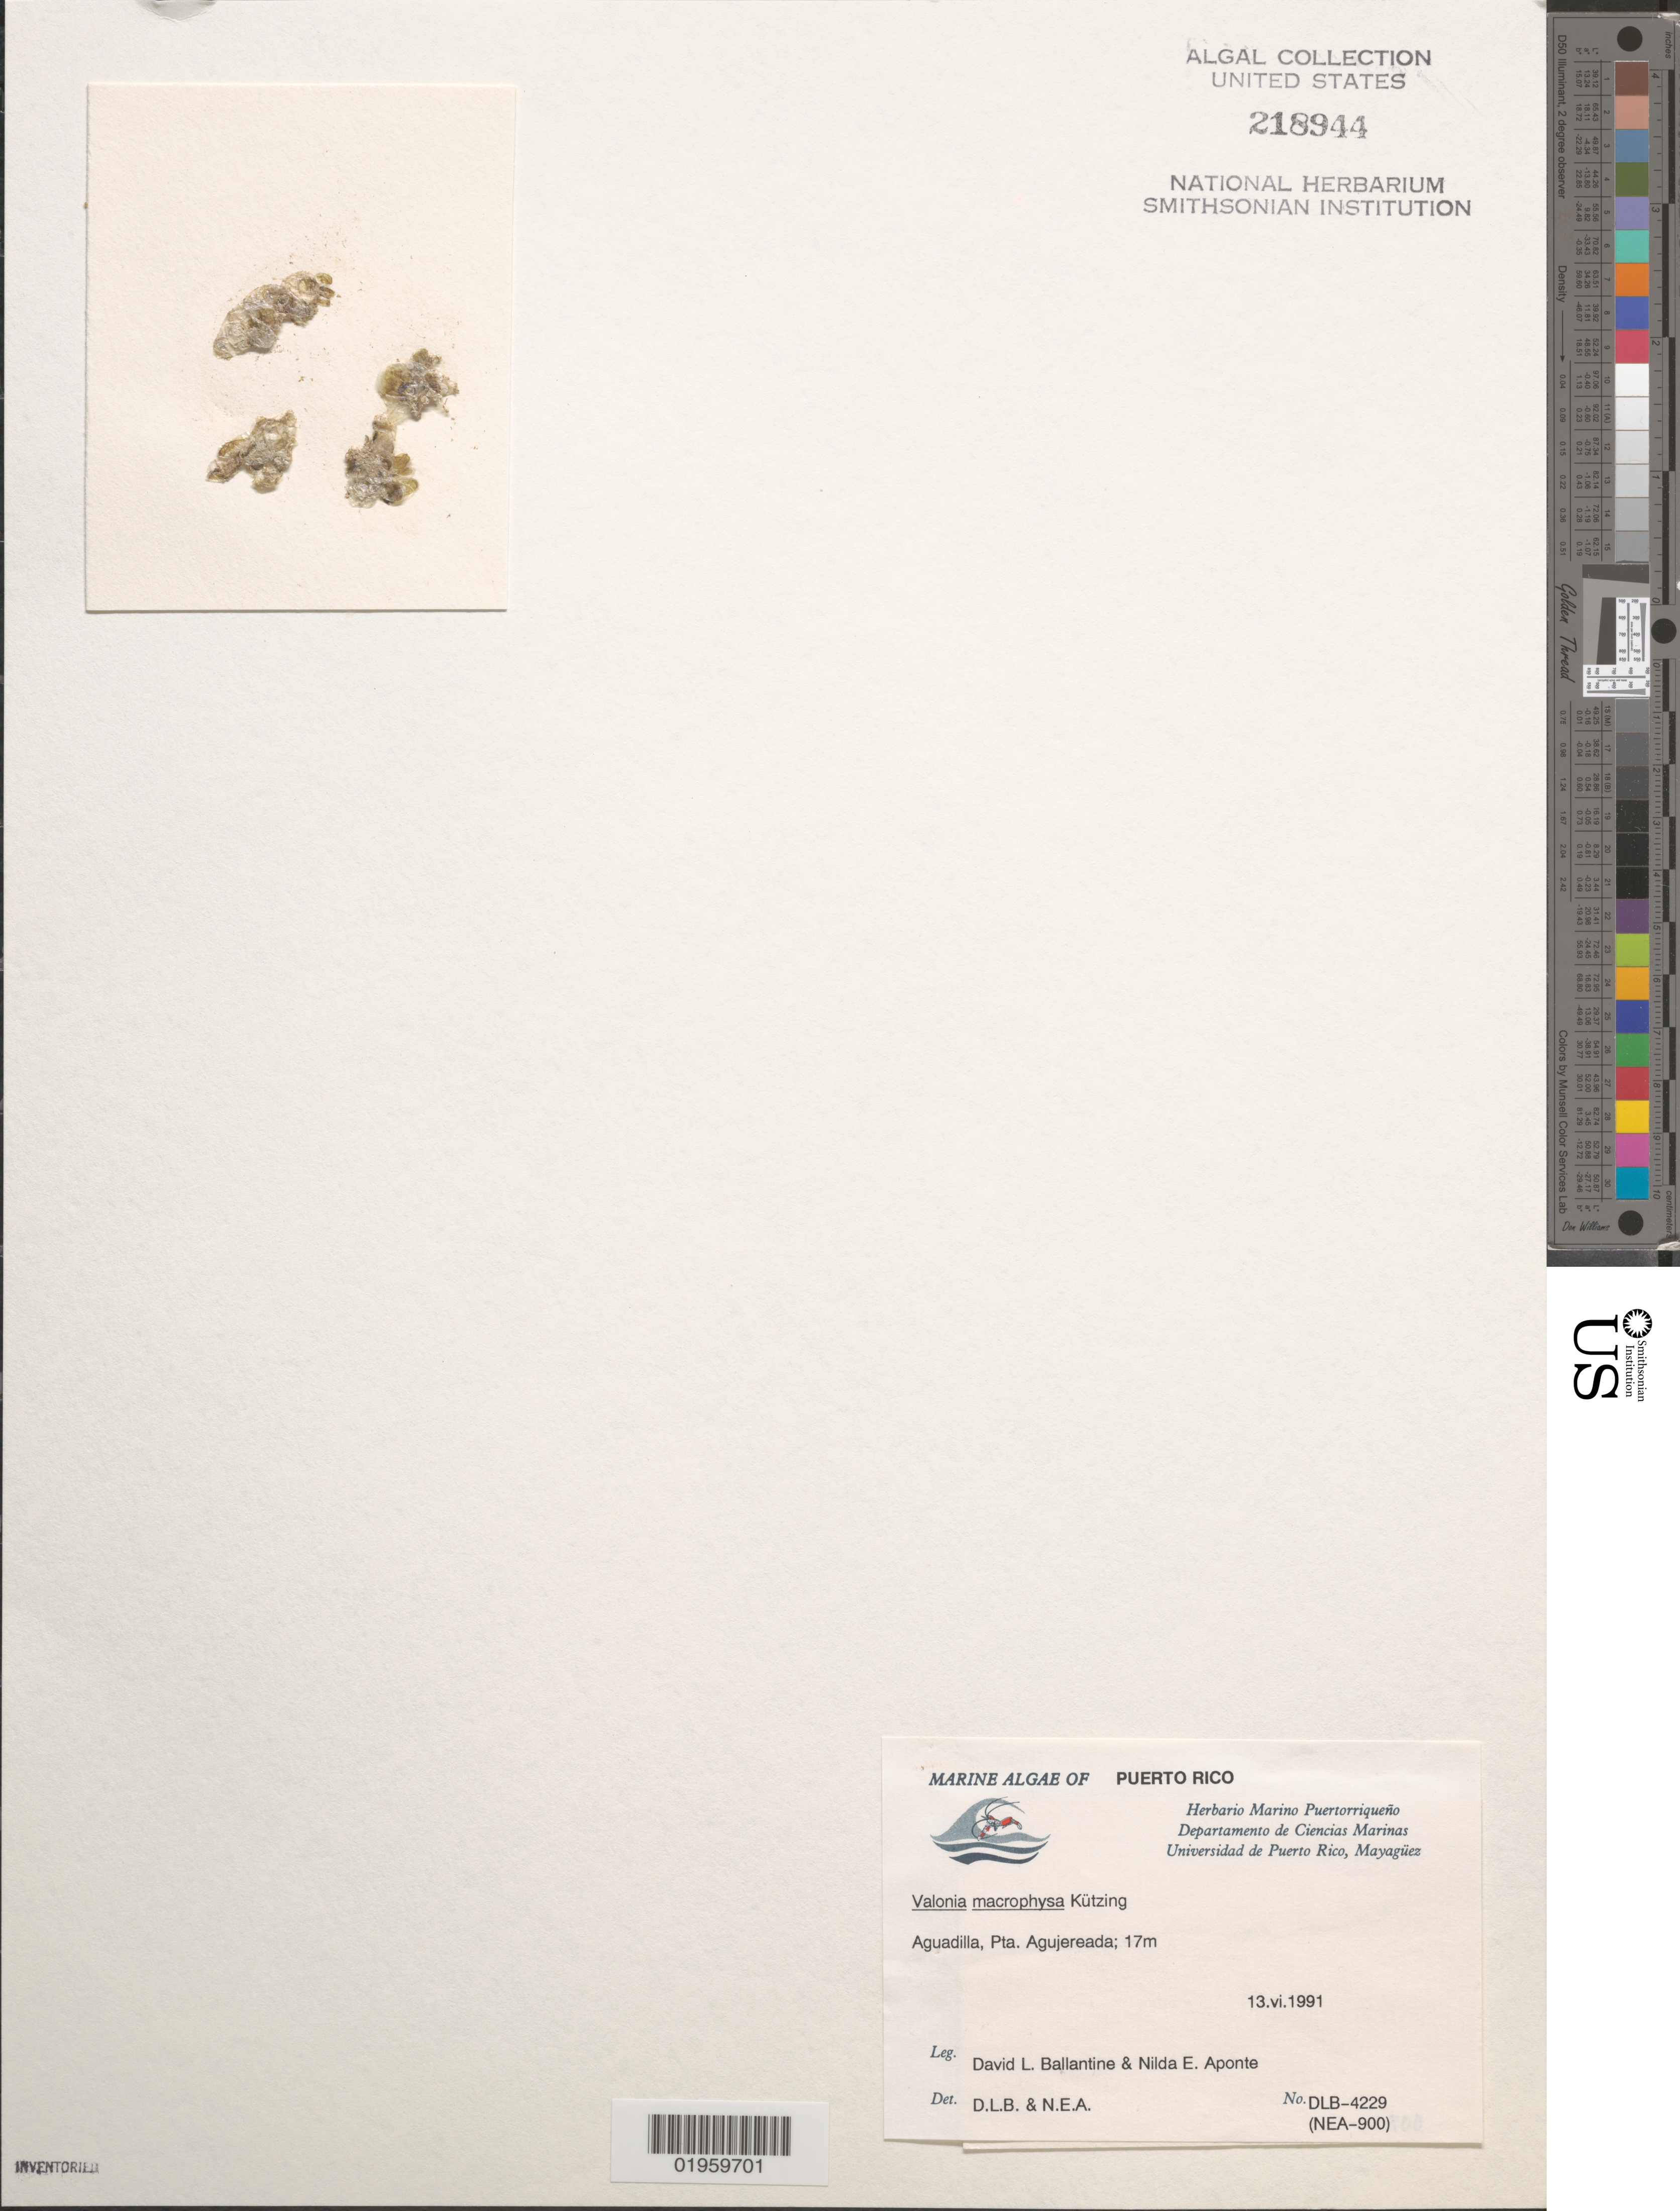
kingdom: Plantae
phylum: Chlorophyta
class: Ulvophyceae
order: Siphonocladales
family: Valoniaceae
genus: Valonia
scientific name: Valonia macrophysa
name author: Kütz.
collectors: D.L. Ballantine & N. E. Aponte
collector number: DLB-4229/(NEA-900)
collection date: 1991-06-13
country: Puerto Rico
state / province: Aguadilla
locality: Pta. Agujereada.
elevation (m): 17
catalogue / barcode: US 218944